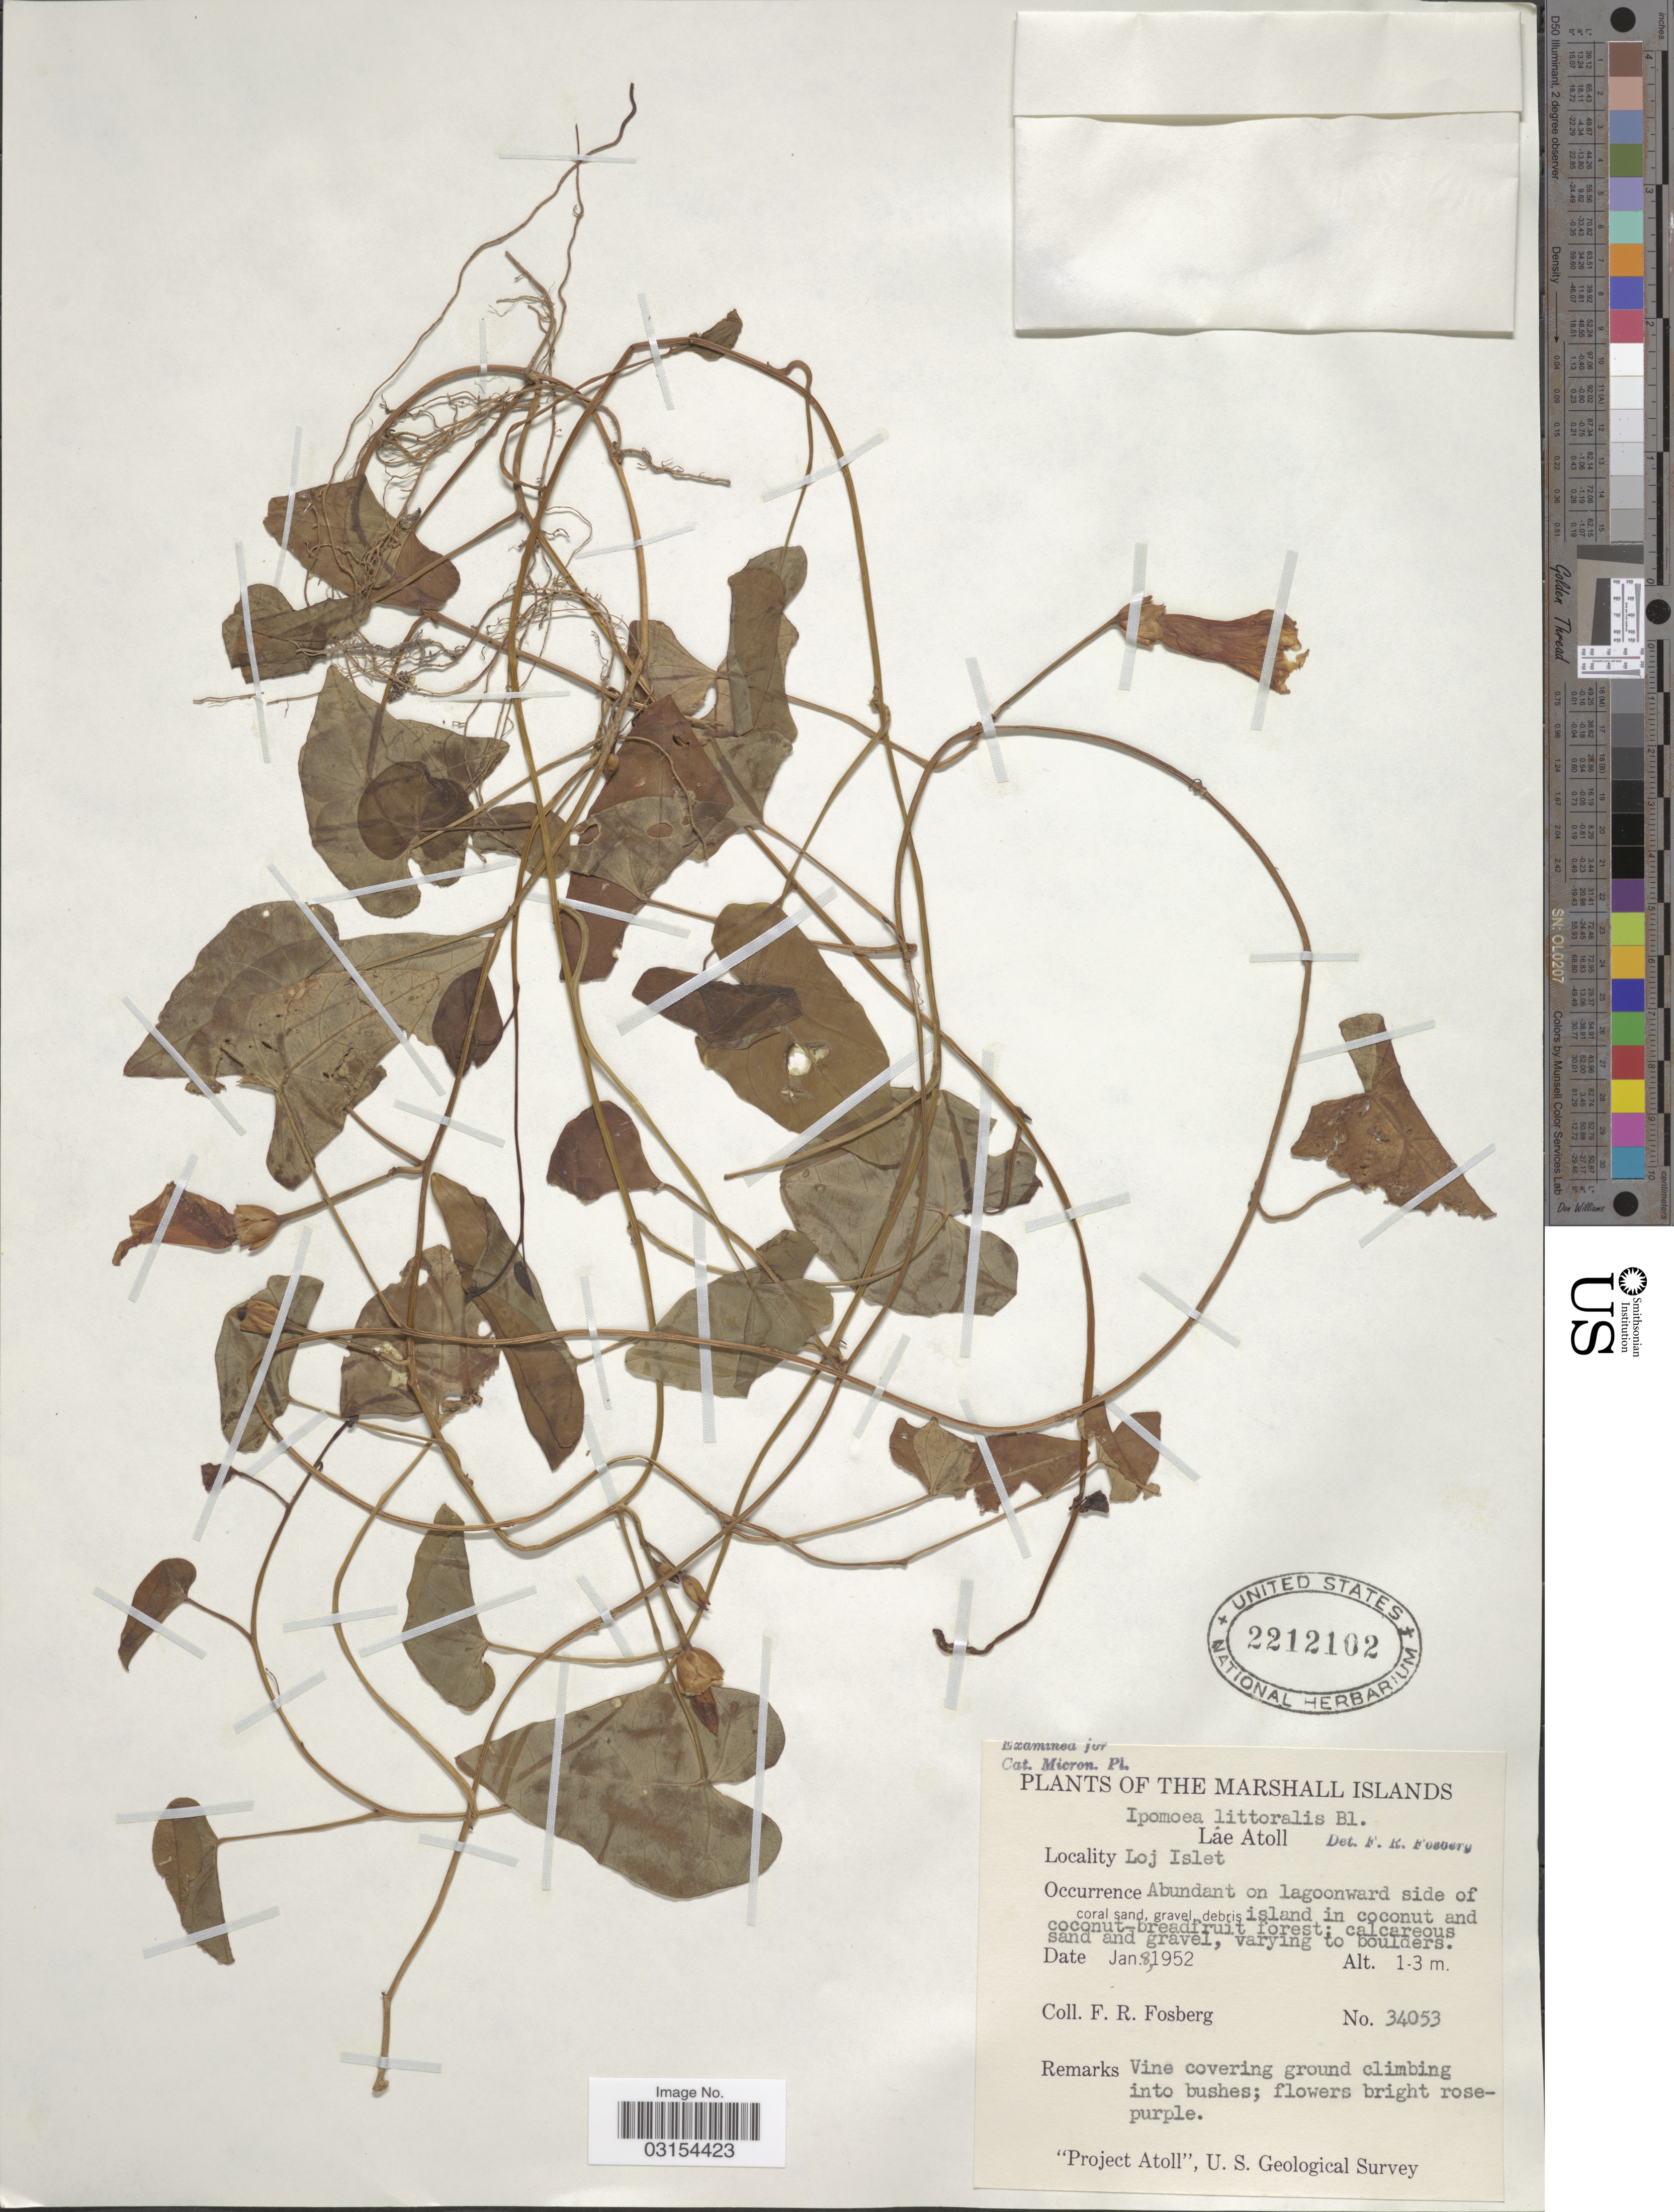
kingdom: Plantae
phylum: Tracheophyta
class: Magnoliopsida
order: Solanales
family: Convolvulaceae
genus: Ipomoea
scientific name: Ipomoea littoralis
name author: Blume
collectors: F. R. Fosberg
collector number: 34053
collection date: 1952-01-08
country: Marshall Islands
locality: Lae Atoll. Loj Islet.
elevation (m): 1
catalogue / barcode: US 2212102